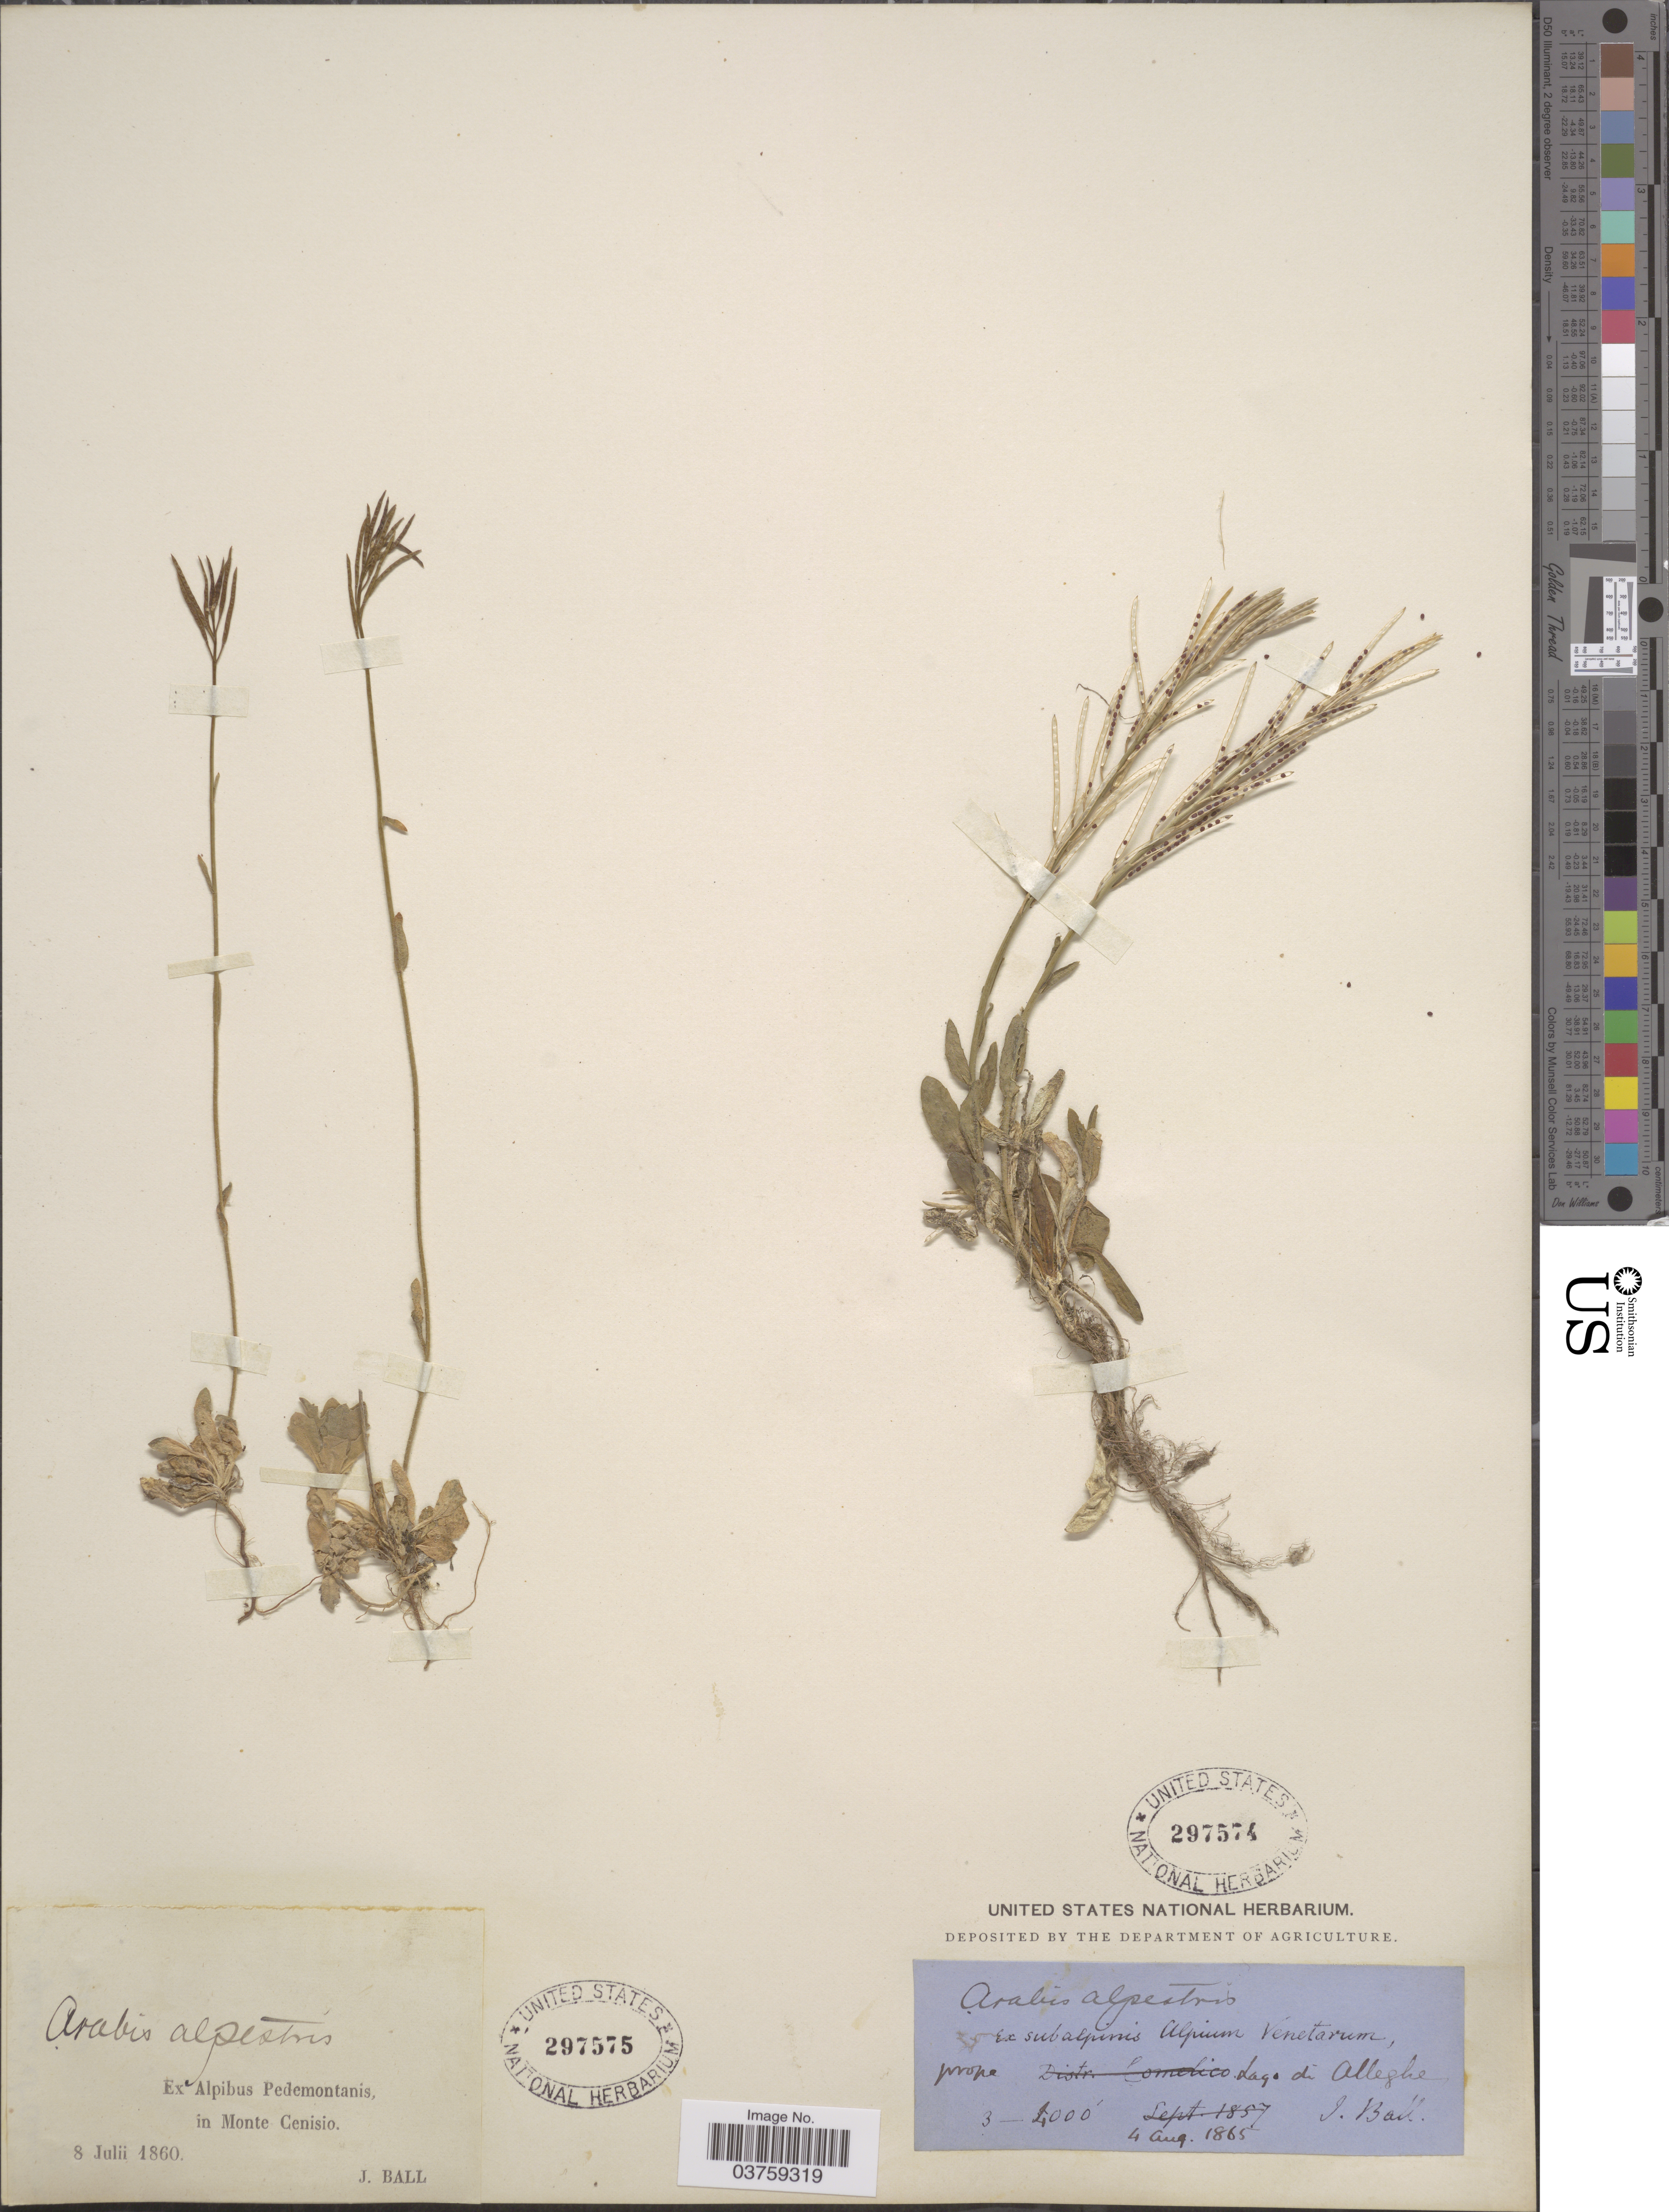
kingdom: Plantae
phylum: Tracheophyta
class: Magnoliopsida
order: Brassicales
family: Brassicaceae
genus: Arabis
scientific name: Arabis alpestris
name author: Schleich. ex Rchb.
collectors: J. Ball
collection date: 1865-08-04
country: Italy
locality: Ex subalpinis Alpium Venetarum, prope Lago di Alleghe.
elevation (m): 914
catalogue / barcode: US 297574